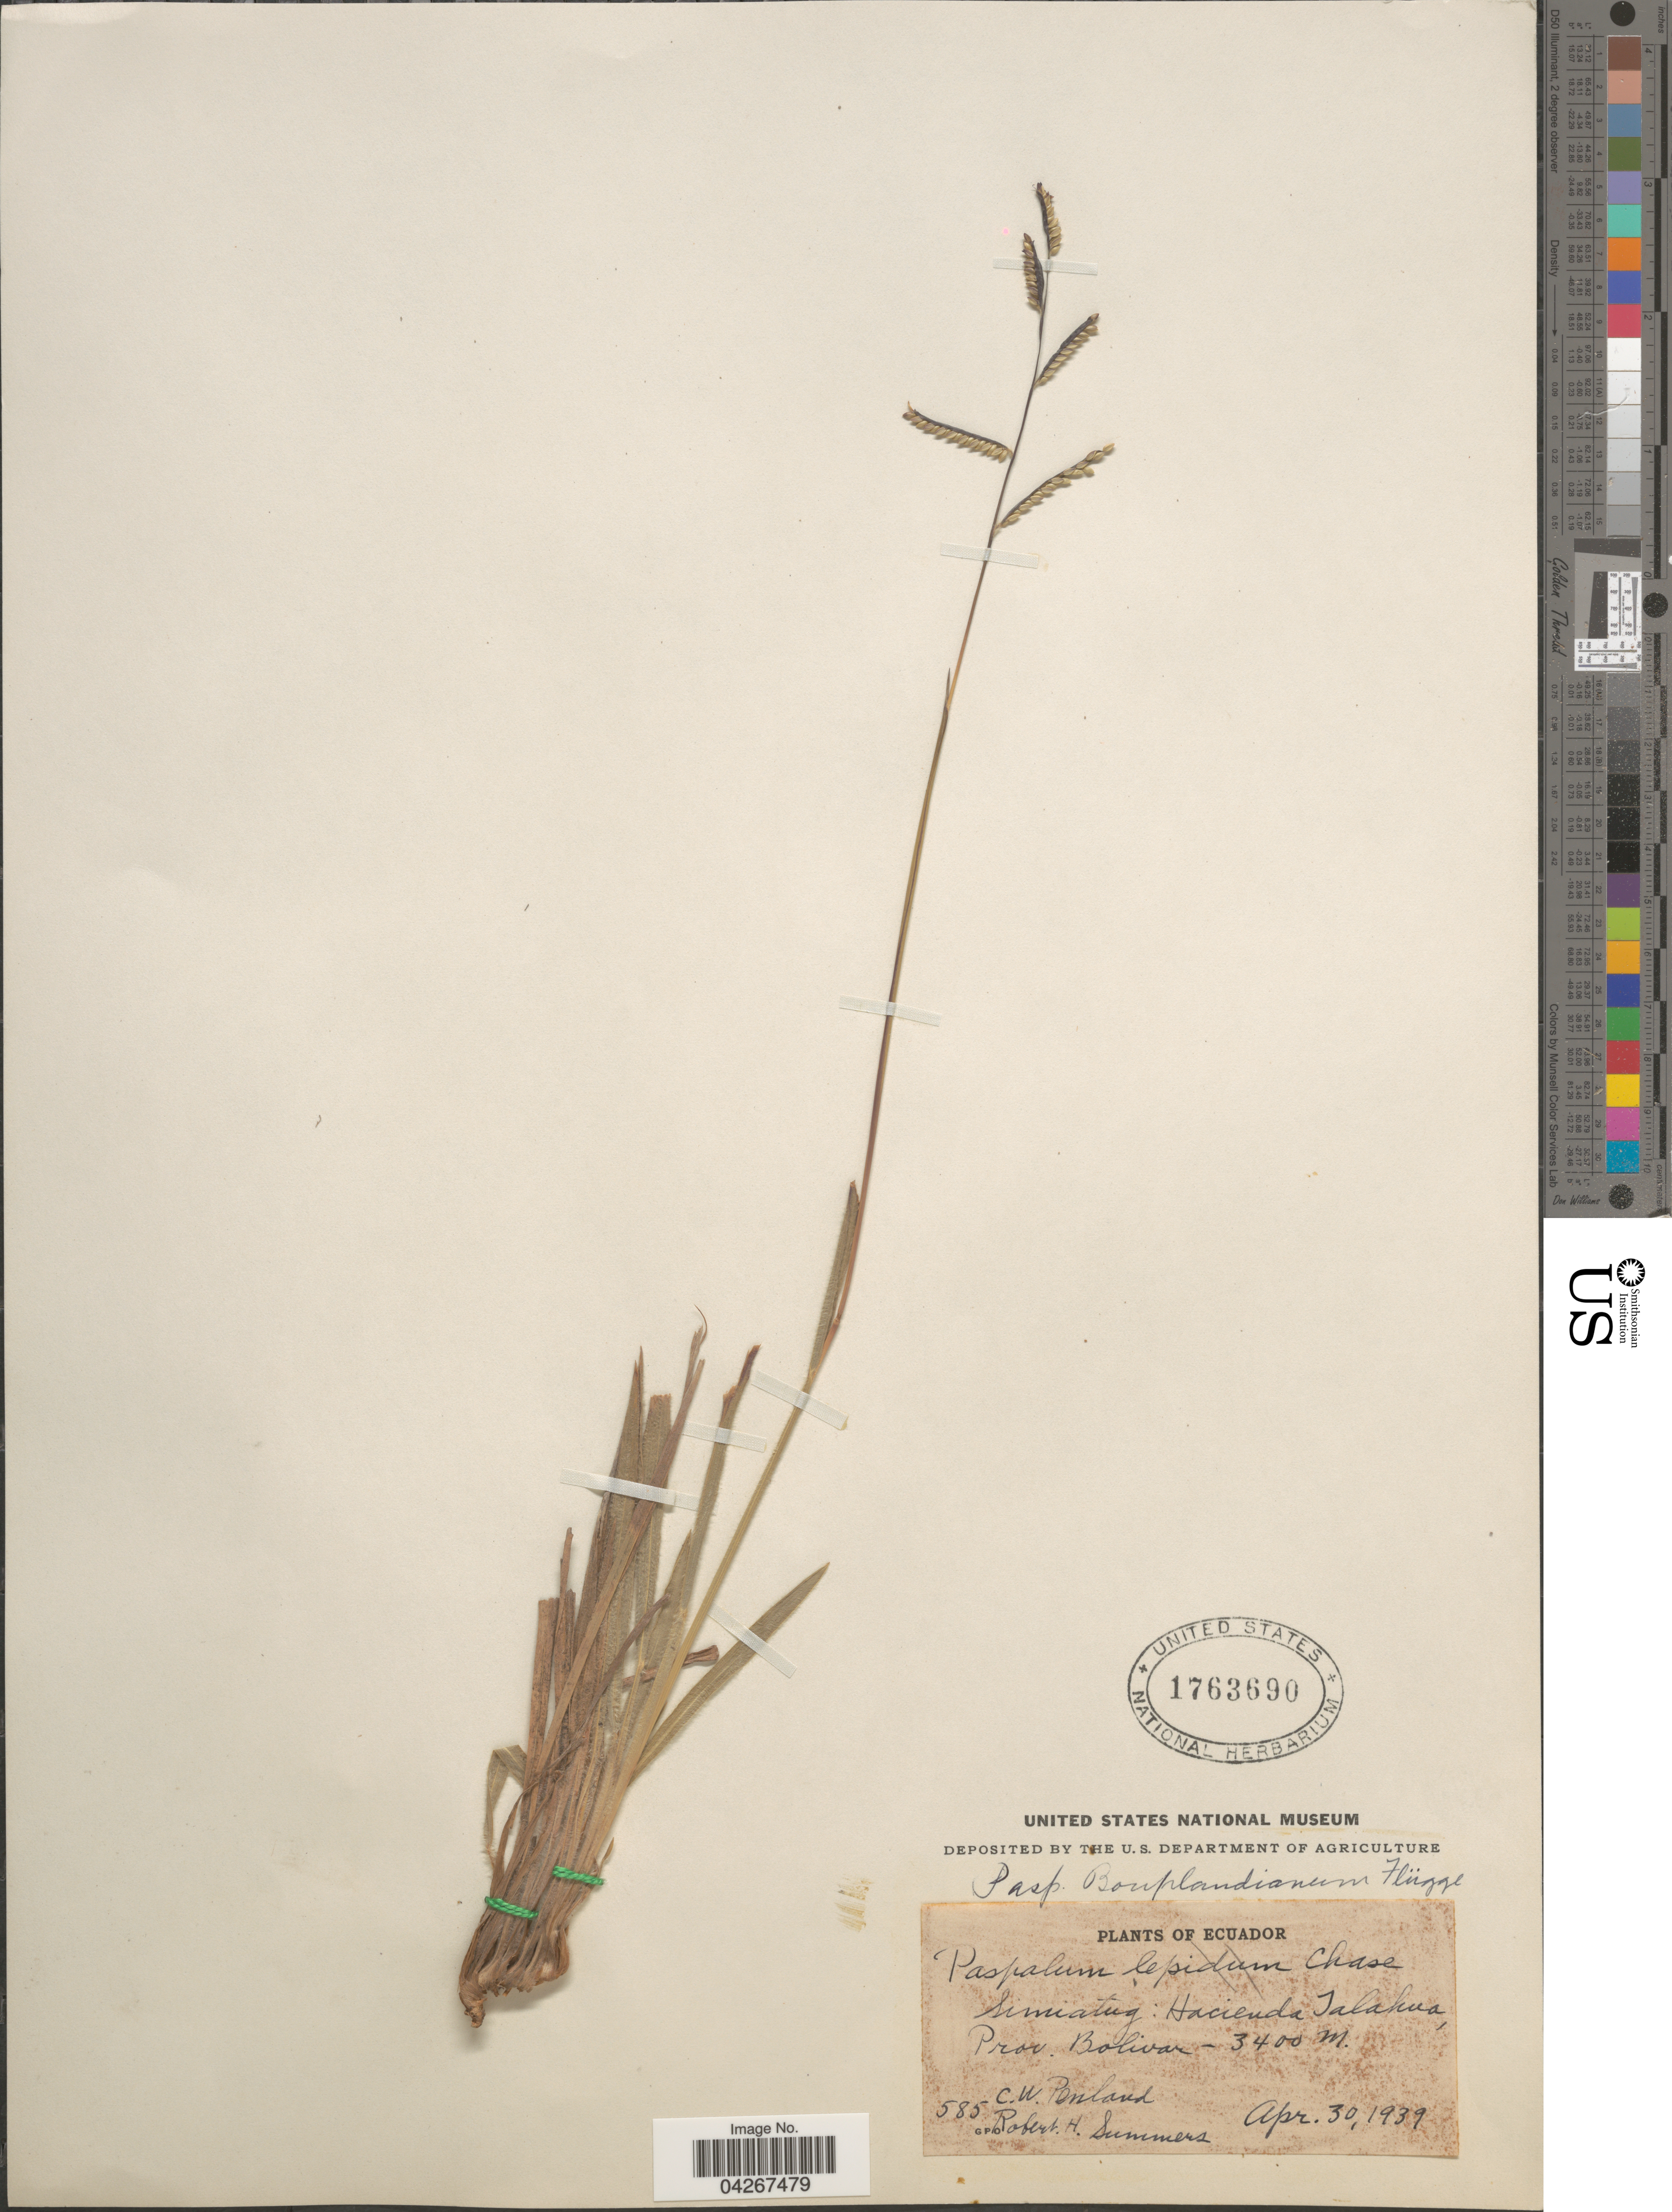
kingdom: Plantae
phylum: Tracheophyta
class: Liliopsida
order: Poales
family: Poaceae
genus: Paspalum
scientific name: Paspalum bonplandianum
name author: Flüggé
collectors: C. W. Penland & R. Summers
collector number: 585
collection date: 1939-04-30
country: Ecuador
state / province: Bolívar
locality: Simiatug: Hacienda Talahua.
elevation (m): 3400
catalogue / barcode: US 1763690